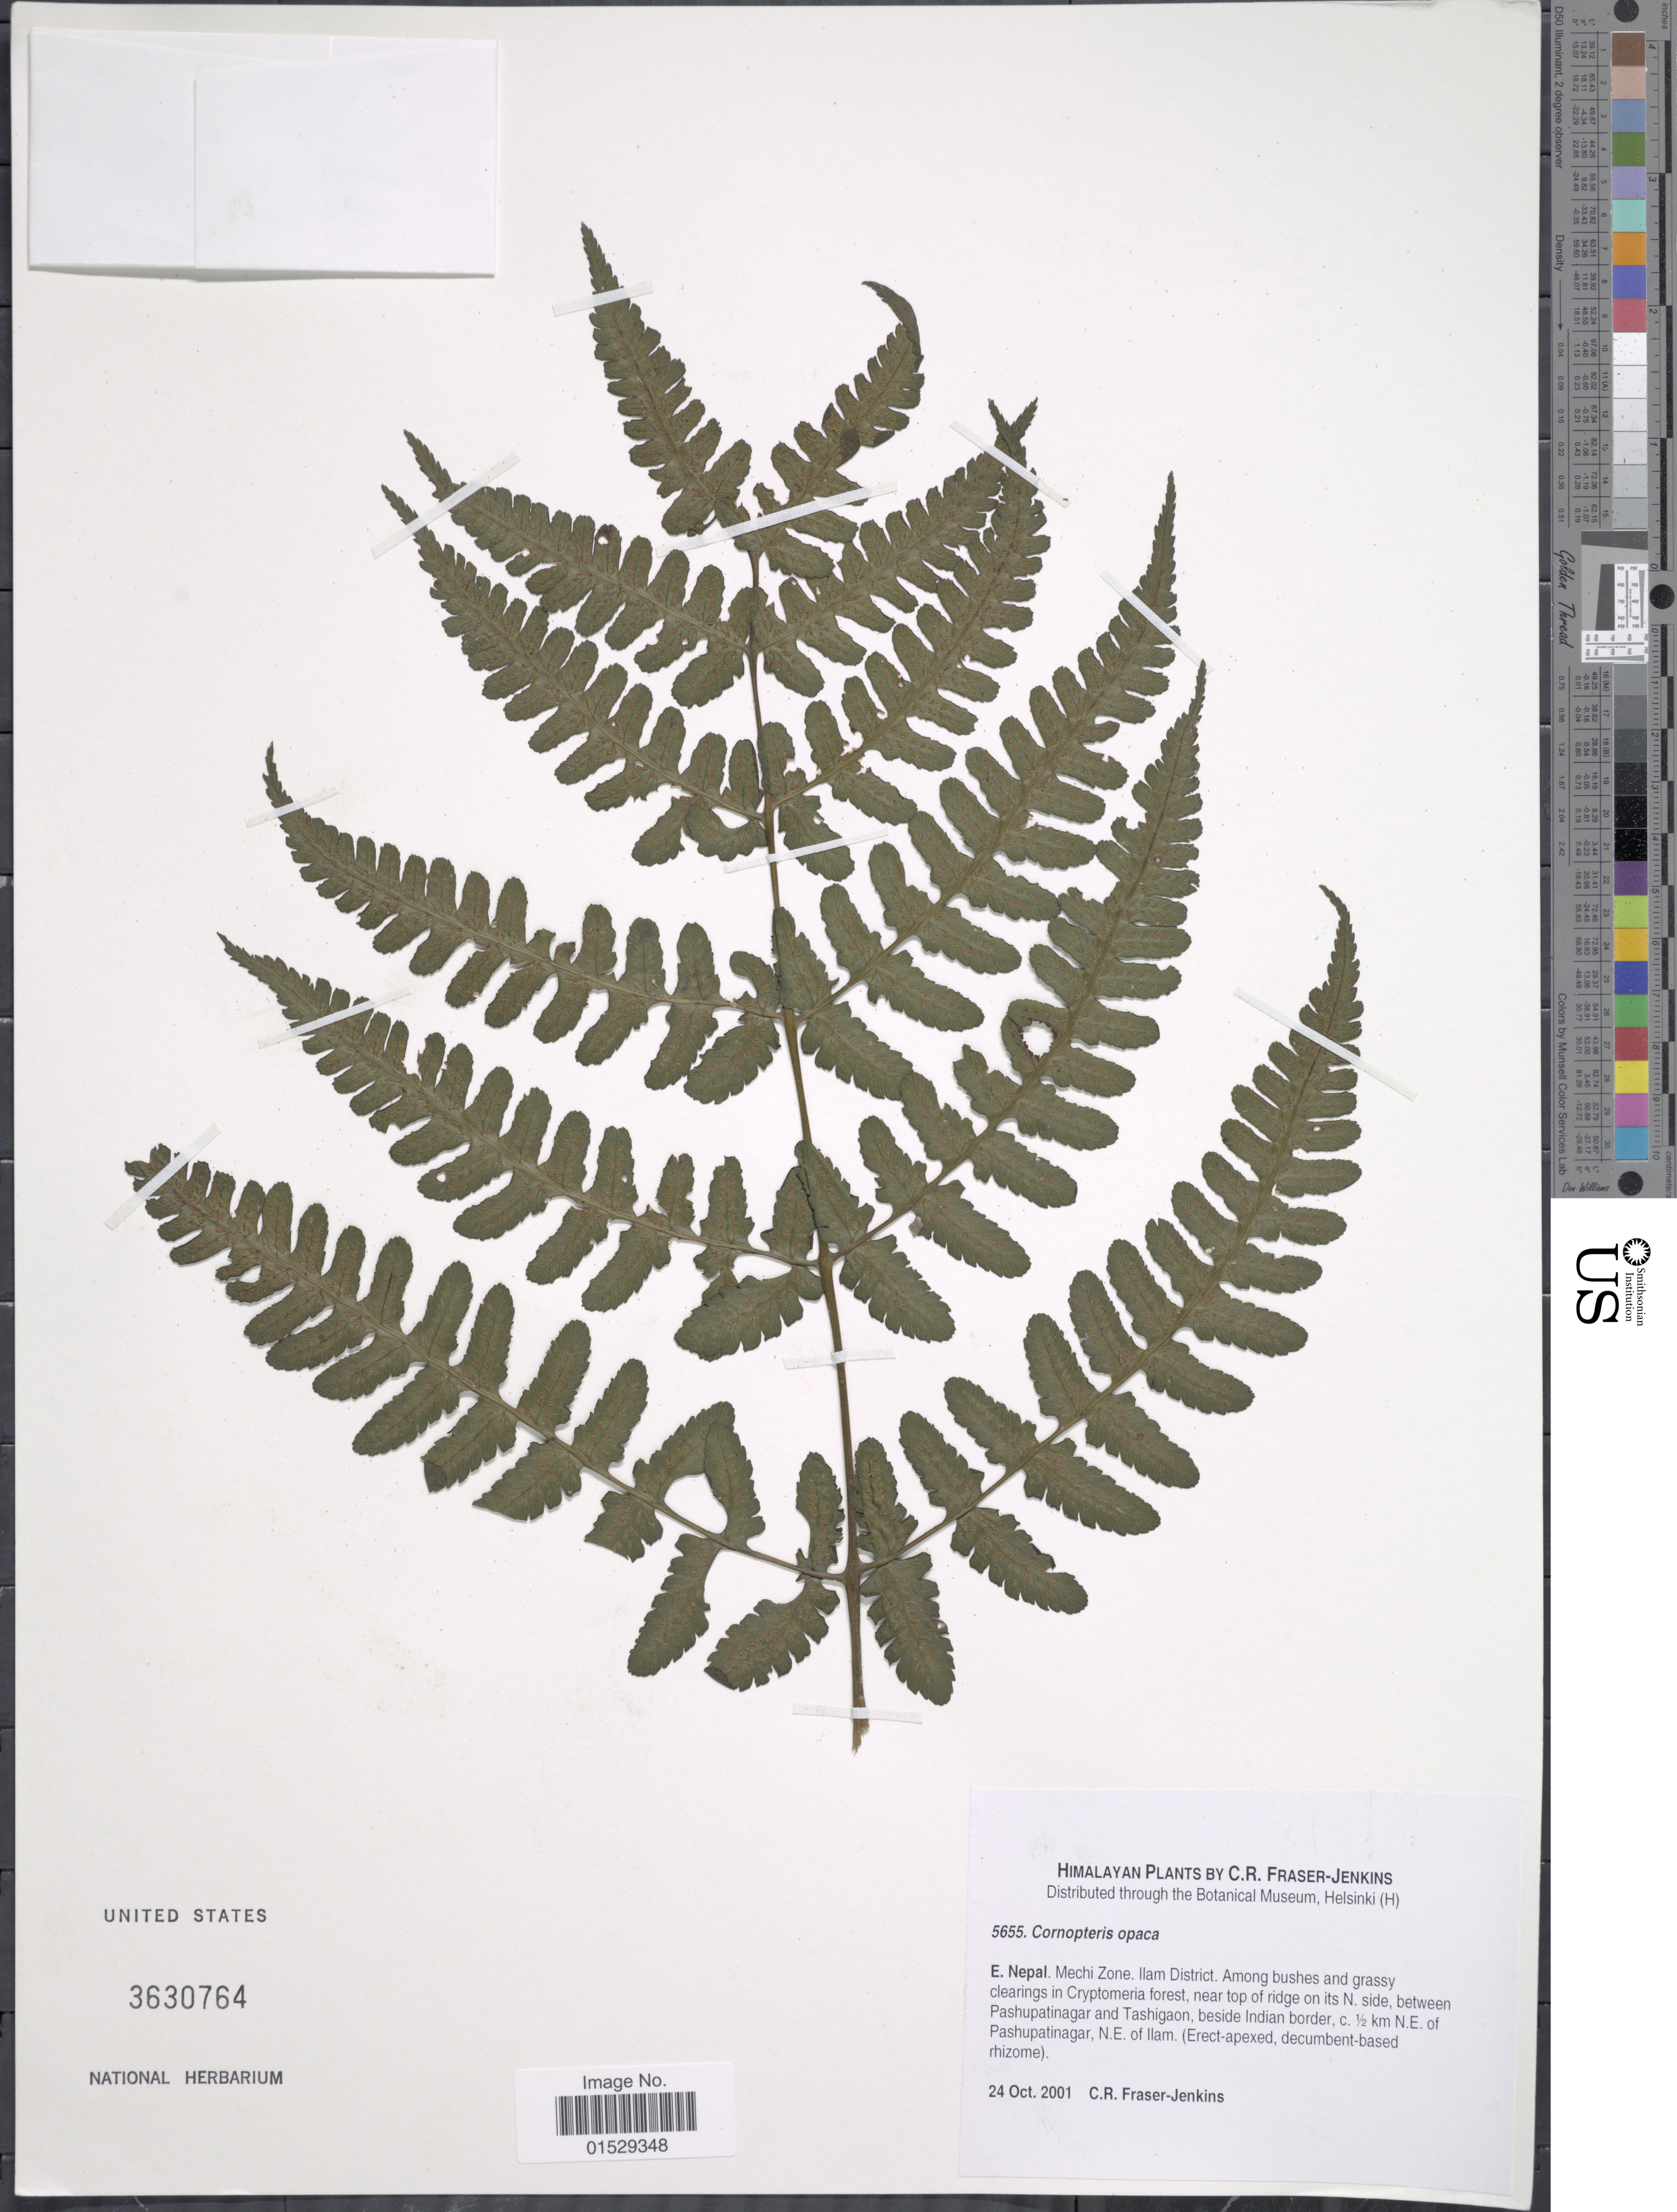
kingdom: Plantae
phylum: Tracheophyta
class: Polypodiopsida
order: Polypodiales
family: Athyriaceae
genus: Cornopteris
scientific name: Cornopteris opaca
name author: (D. Don) Tagawa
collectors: C. R. Fraser-Jenkins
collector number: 5655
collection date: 2001-10-24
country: Nepal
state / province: Mechi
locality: Himalaya, E. Nepal, Mechi Zone, Llam District, among bushes and grassy clearings in Cryptomeria forest, near top of ridge on its N. Side, between Pashupatinagar and Tashigaon, beside Indian border, c. ½ km N.E. of Pashupatinagar, N.E. of Llam (erect-apexed, decumbent-based rhizome)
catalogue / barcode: US 3630764